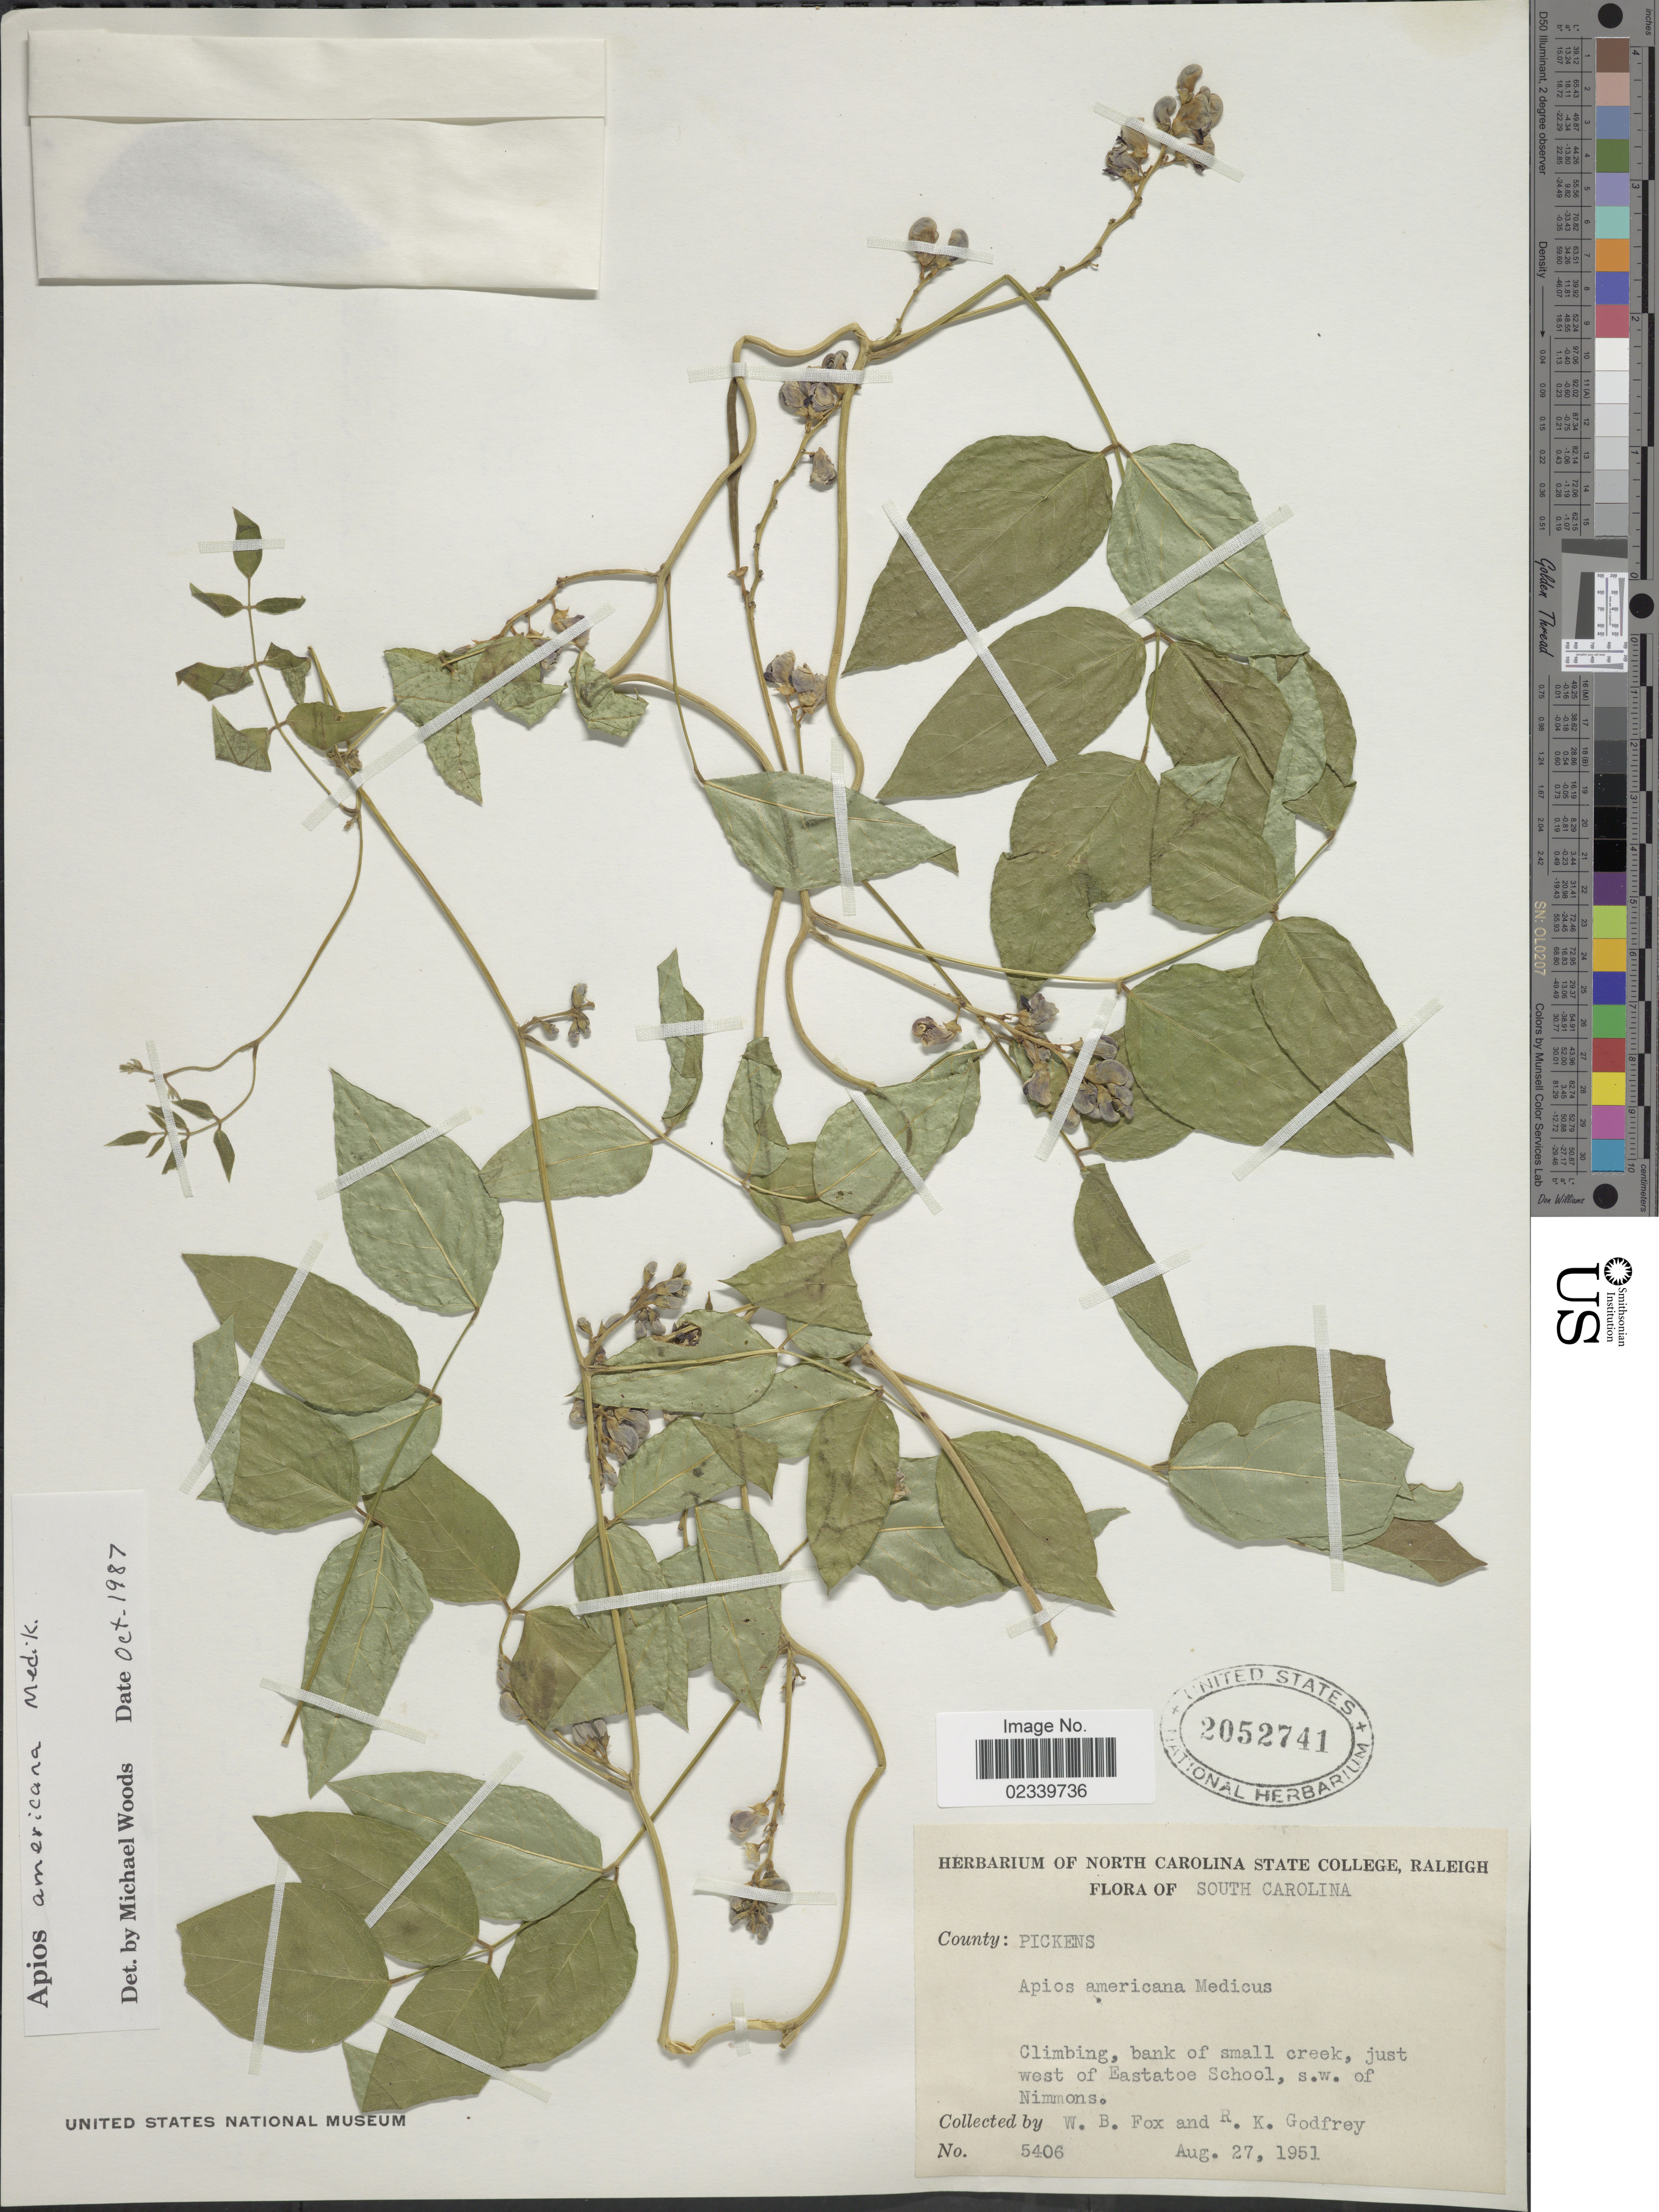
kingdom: Plantae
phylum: Tracheophyta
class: Magnoliopsida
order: Fabales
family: Fabaceae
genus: Apios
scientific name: Apios americana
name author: Medik.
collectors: W. B. Fox & R. K. Godfrey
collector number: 5406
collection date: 1951-08-27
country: United States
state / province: South Carolina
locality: South Carolina, just west of Eastatoe School, s.w. of Nimmons. County Pickens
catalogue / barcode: US 2052741